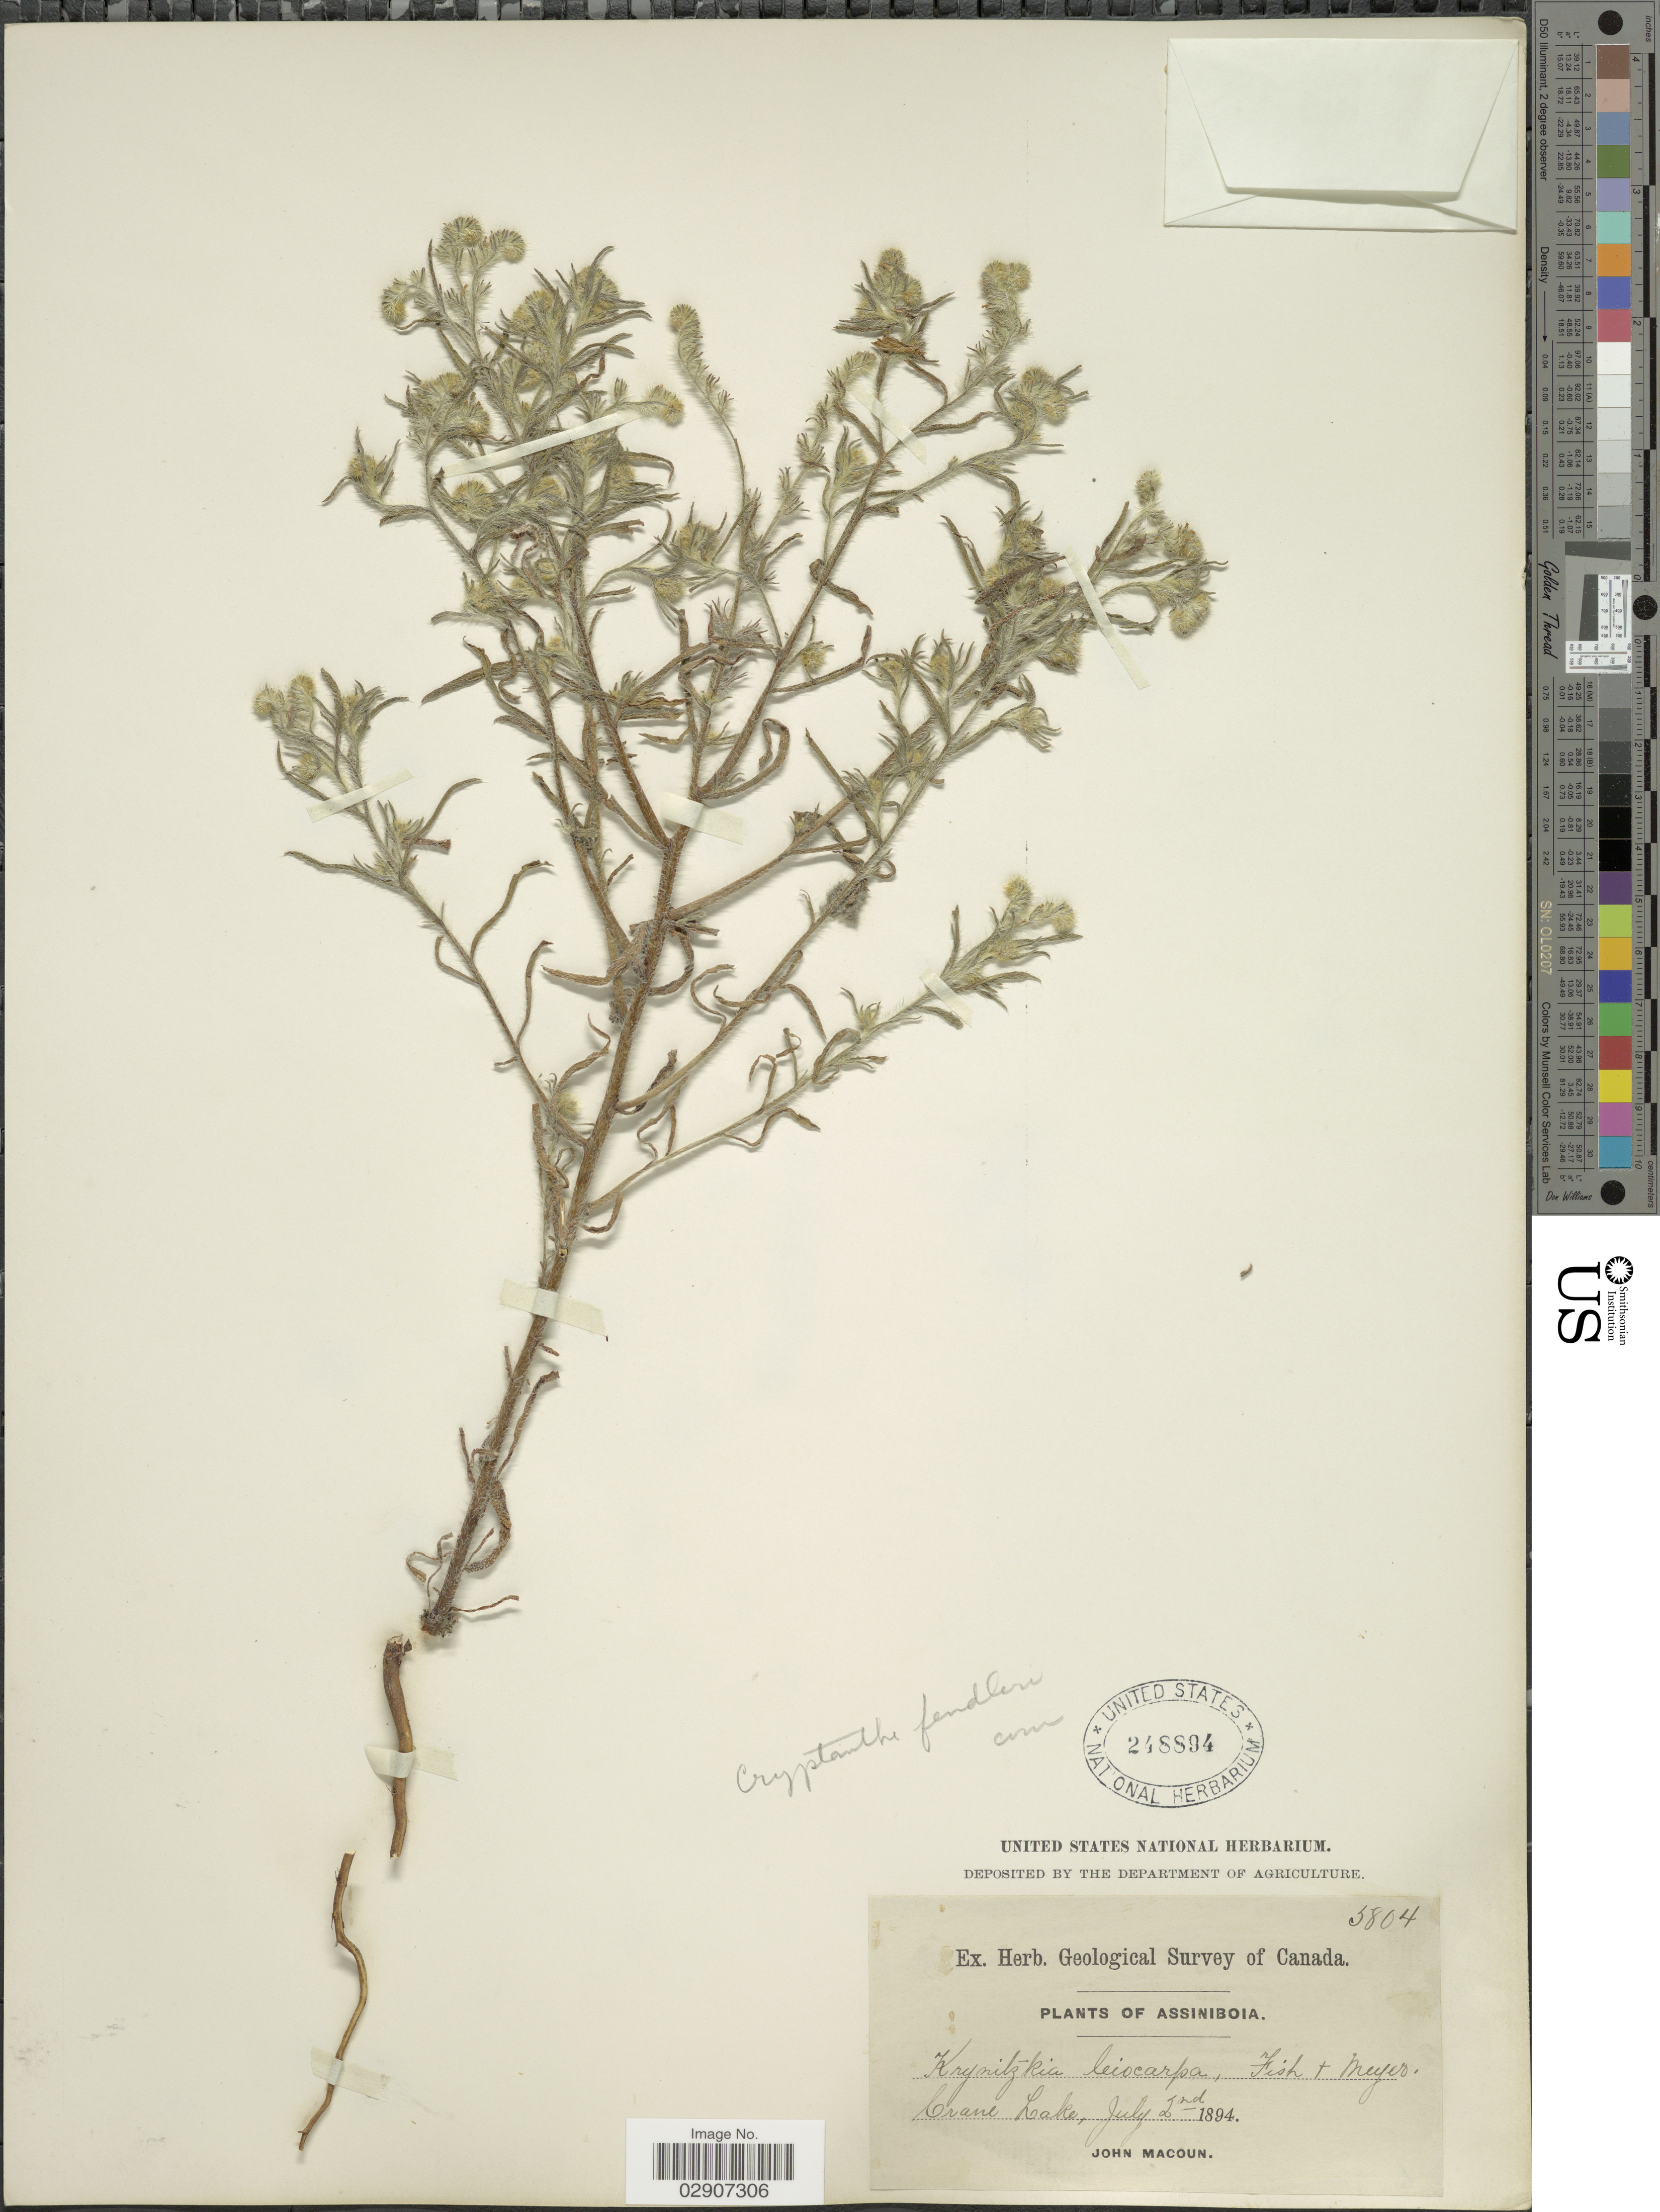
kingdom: Plantae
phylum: Tracheophyta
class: Magnoliopsida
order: Boraginales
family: Boraginaceae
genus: Cryptantha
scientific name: Cryptantha fendleri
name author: (A. Gray) Greene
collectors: J. Macoun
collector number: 5804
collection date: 1894-07-02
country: Canada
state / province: Saskatchewan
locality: Assiniboia, Crane Lake.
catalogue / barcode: US 248894